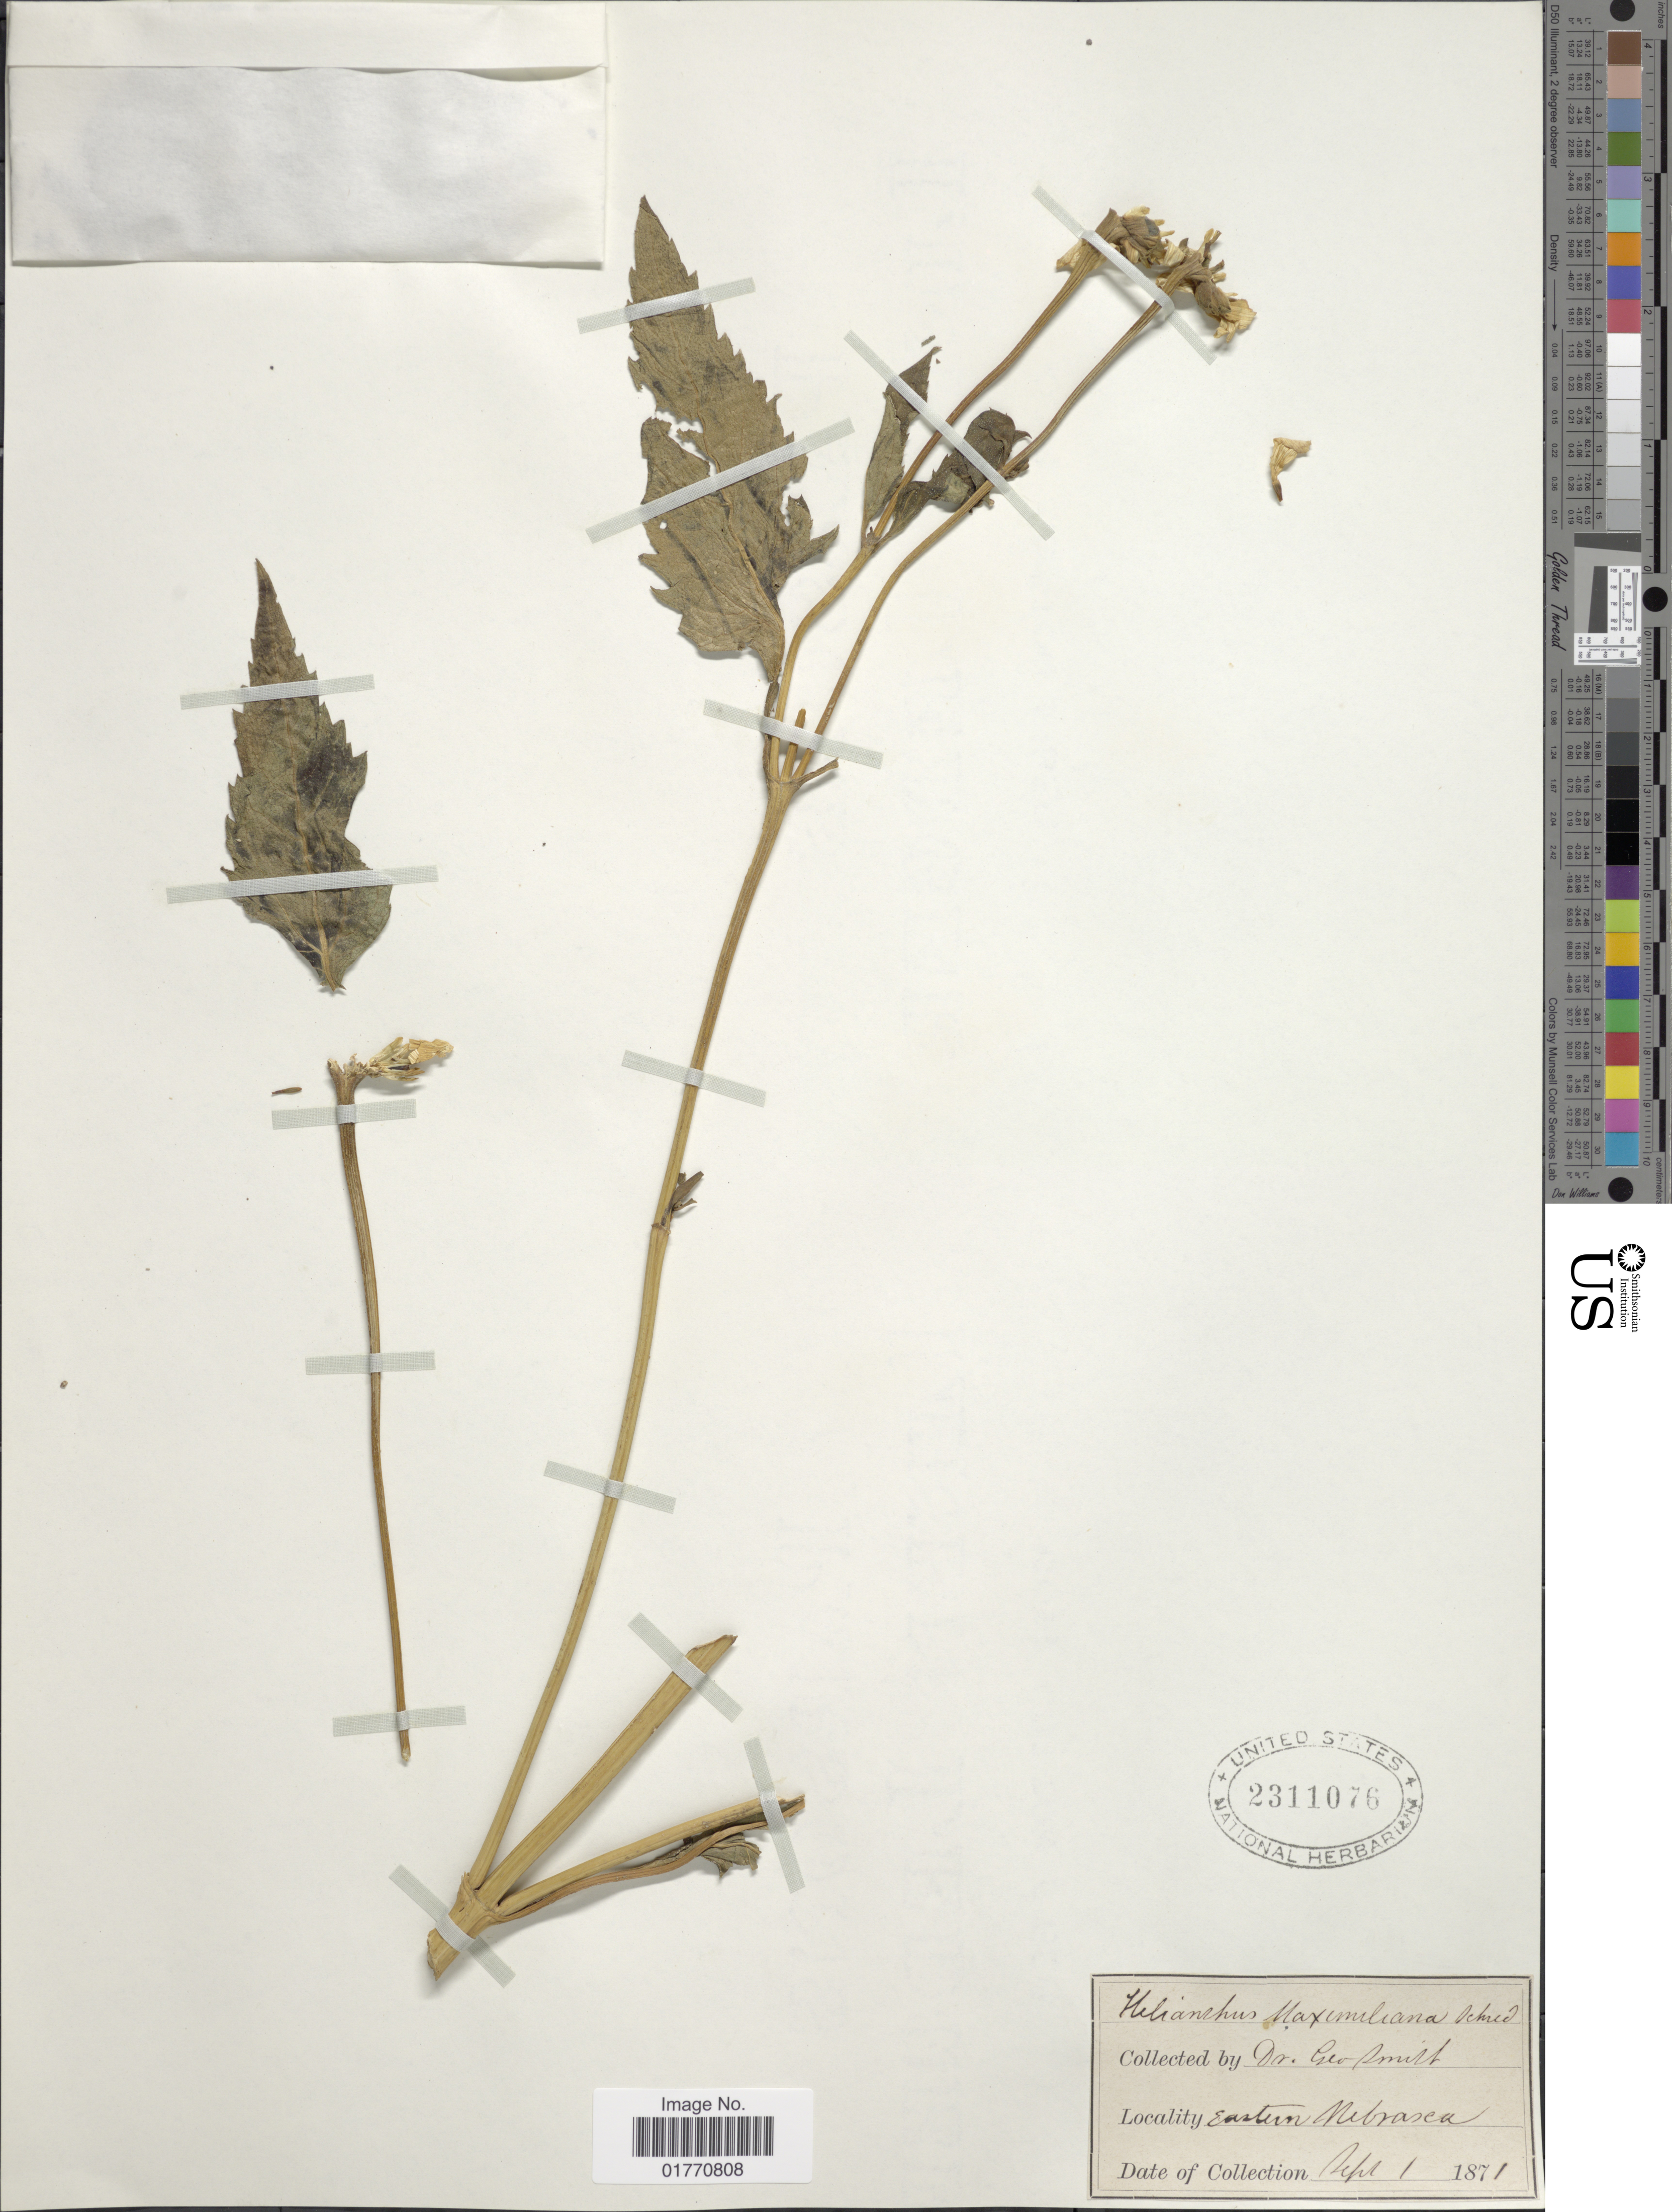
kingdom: Plantae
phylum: Tracheophyta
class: Magnoliopsida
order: Asterales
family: Asteraceae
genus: Helianthus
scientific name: Helianthus maximiliani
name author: Schrad.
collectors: G. Smith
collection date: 1871-09-01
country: United States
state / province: Nebraska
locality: Eastern Nebraska.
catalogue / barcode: US 2311076